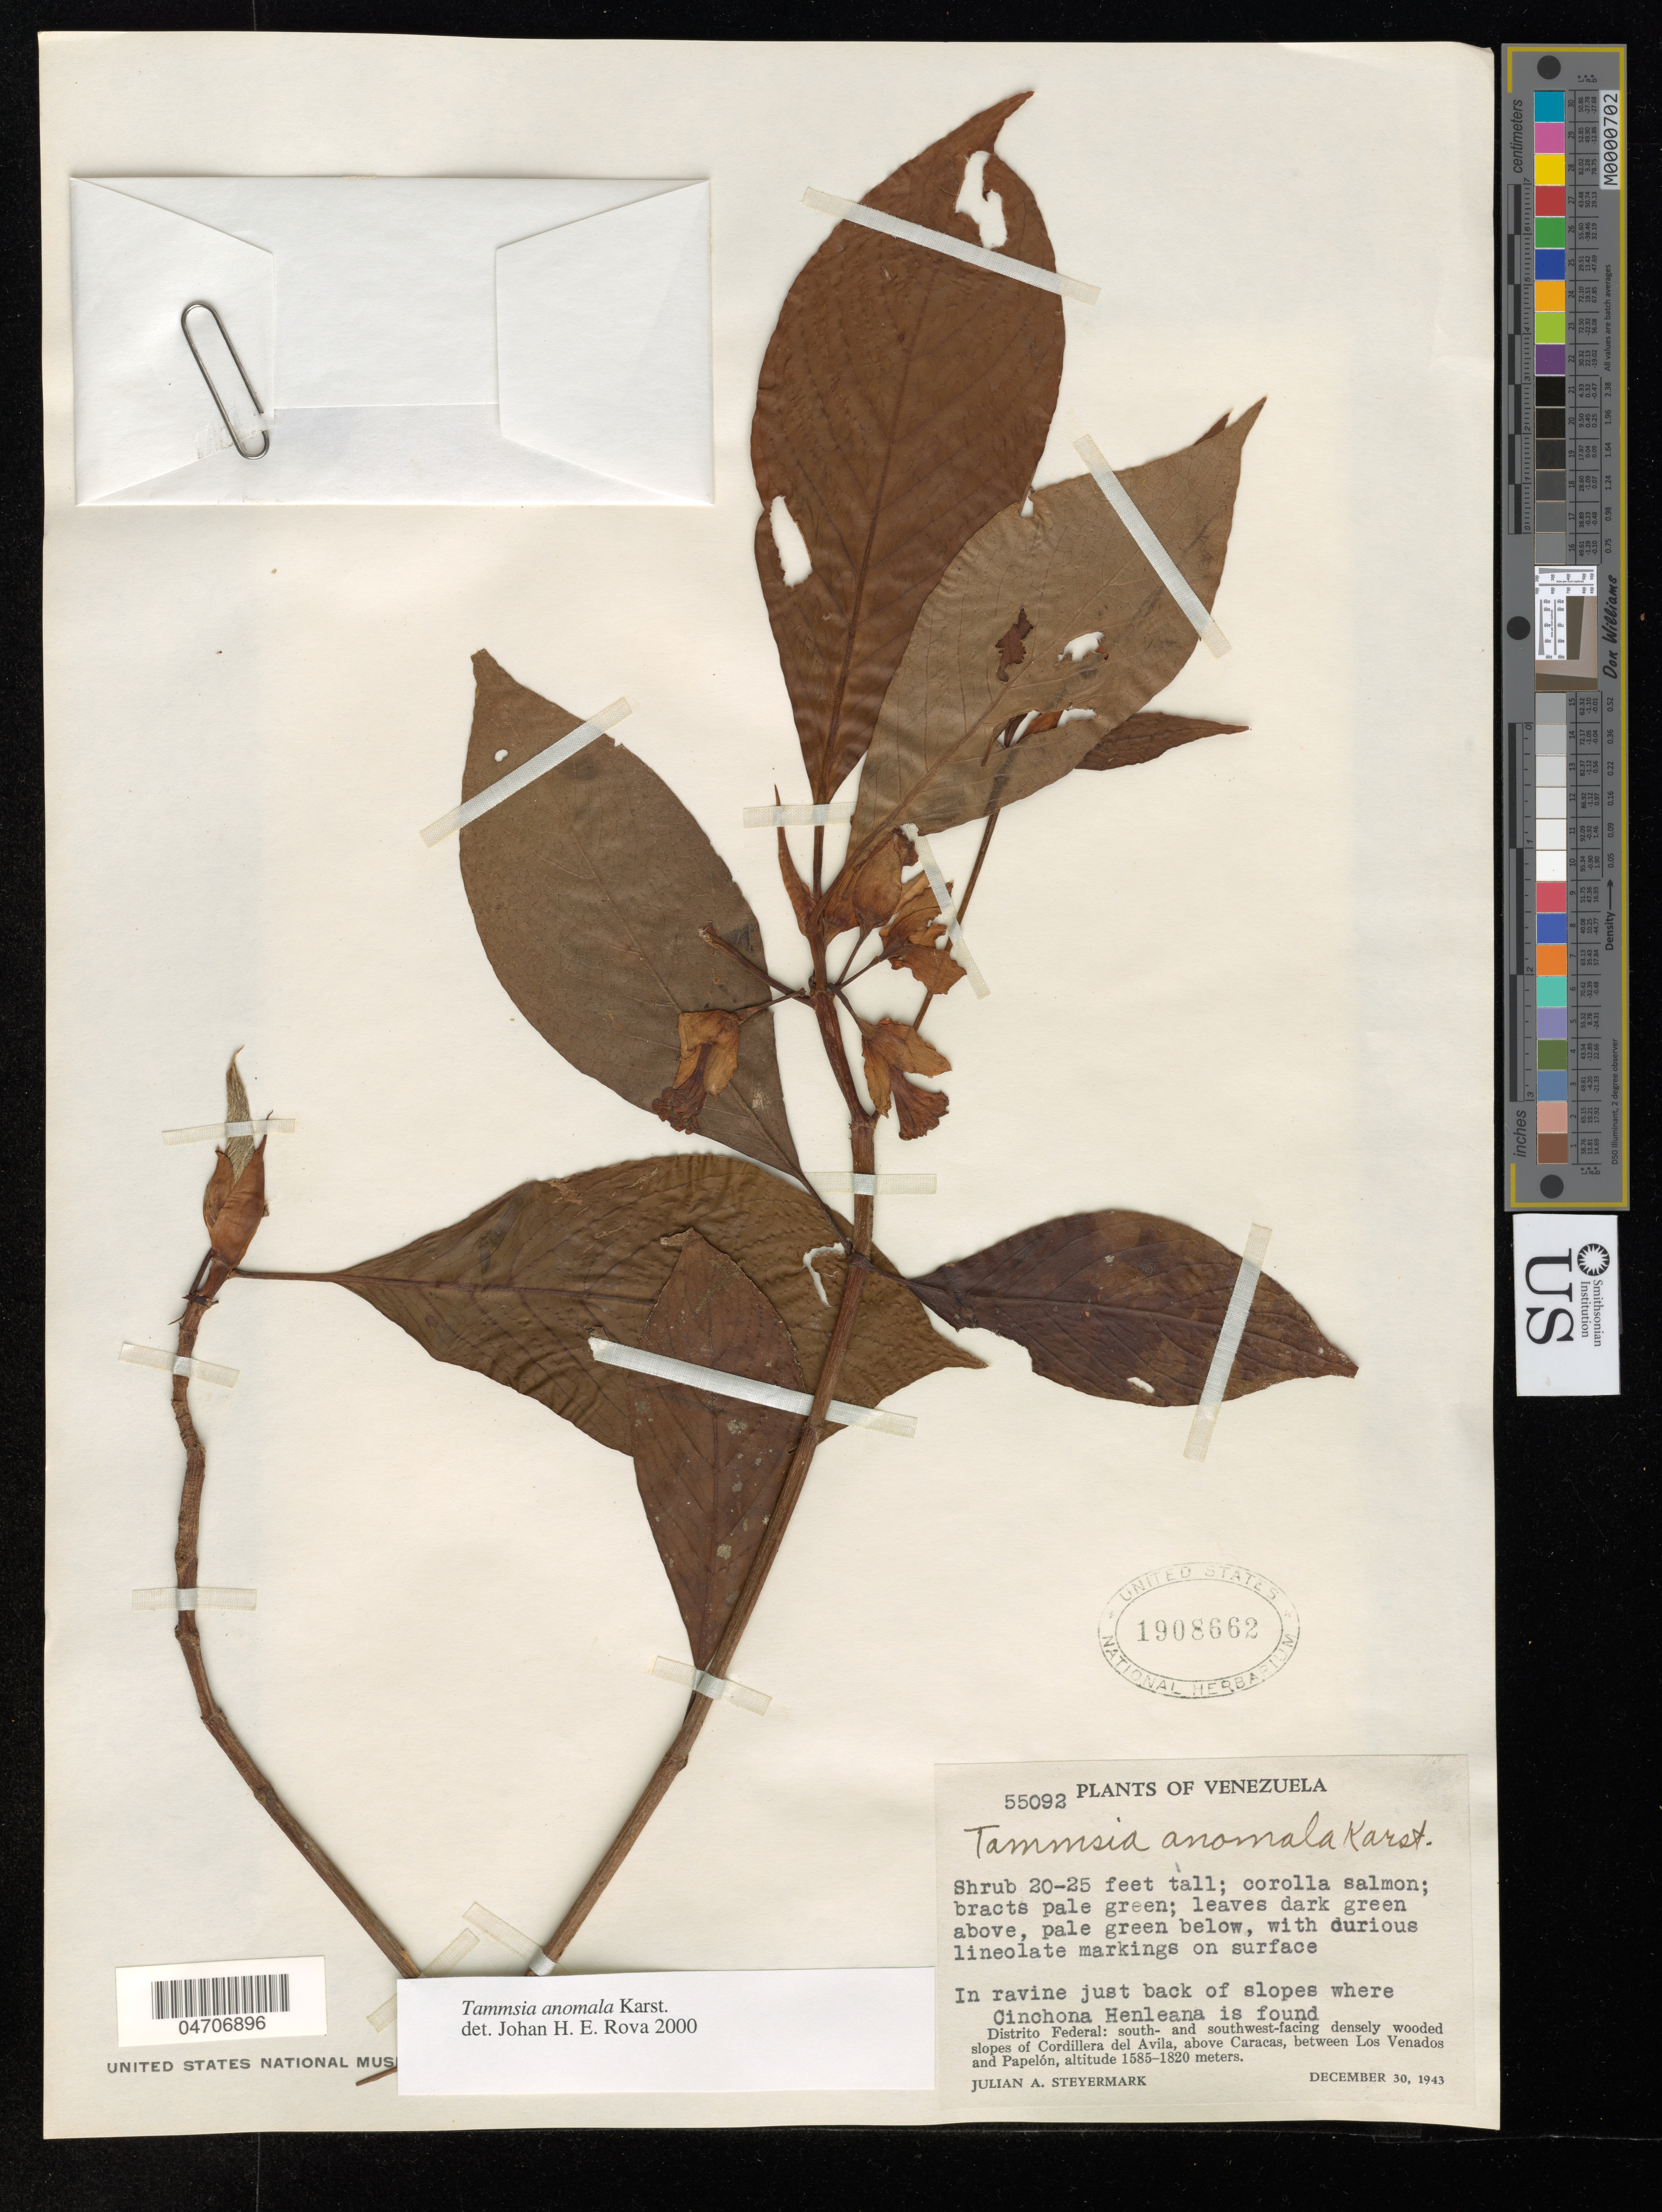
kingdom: Plantae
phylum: Tracheophyta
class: Magnoliopsida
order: Gentianales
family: Rubiaceae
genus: Tammsia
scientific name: Tammsia anomala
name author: (H. Karst.) H. Karst.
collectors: J. Steyermark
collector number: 55092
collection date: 1943-12-30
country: Venezuela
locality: Distrito Federal: south- and southwest-facing densely wooded slopes of Cordillera del Avila, above Caracas, between Los Venados and Papelón.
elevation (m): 1585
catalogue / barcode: US 1908662